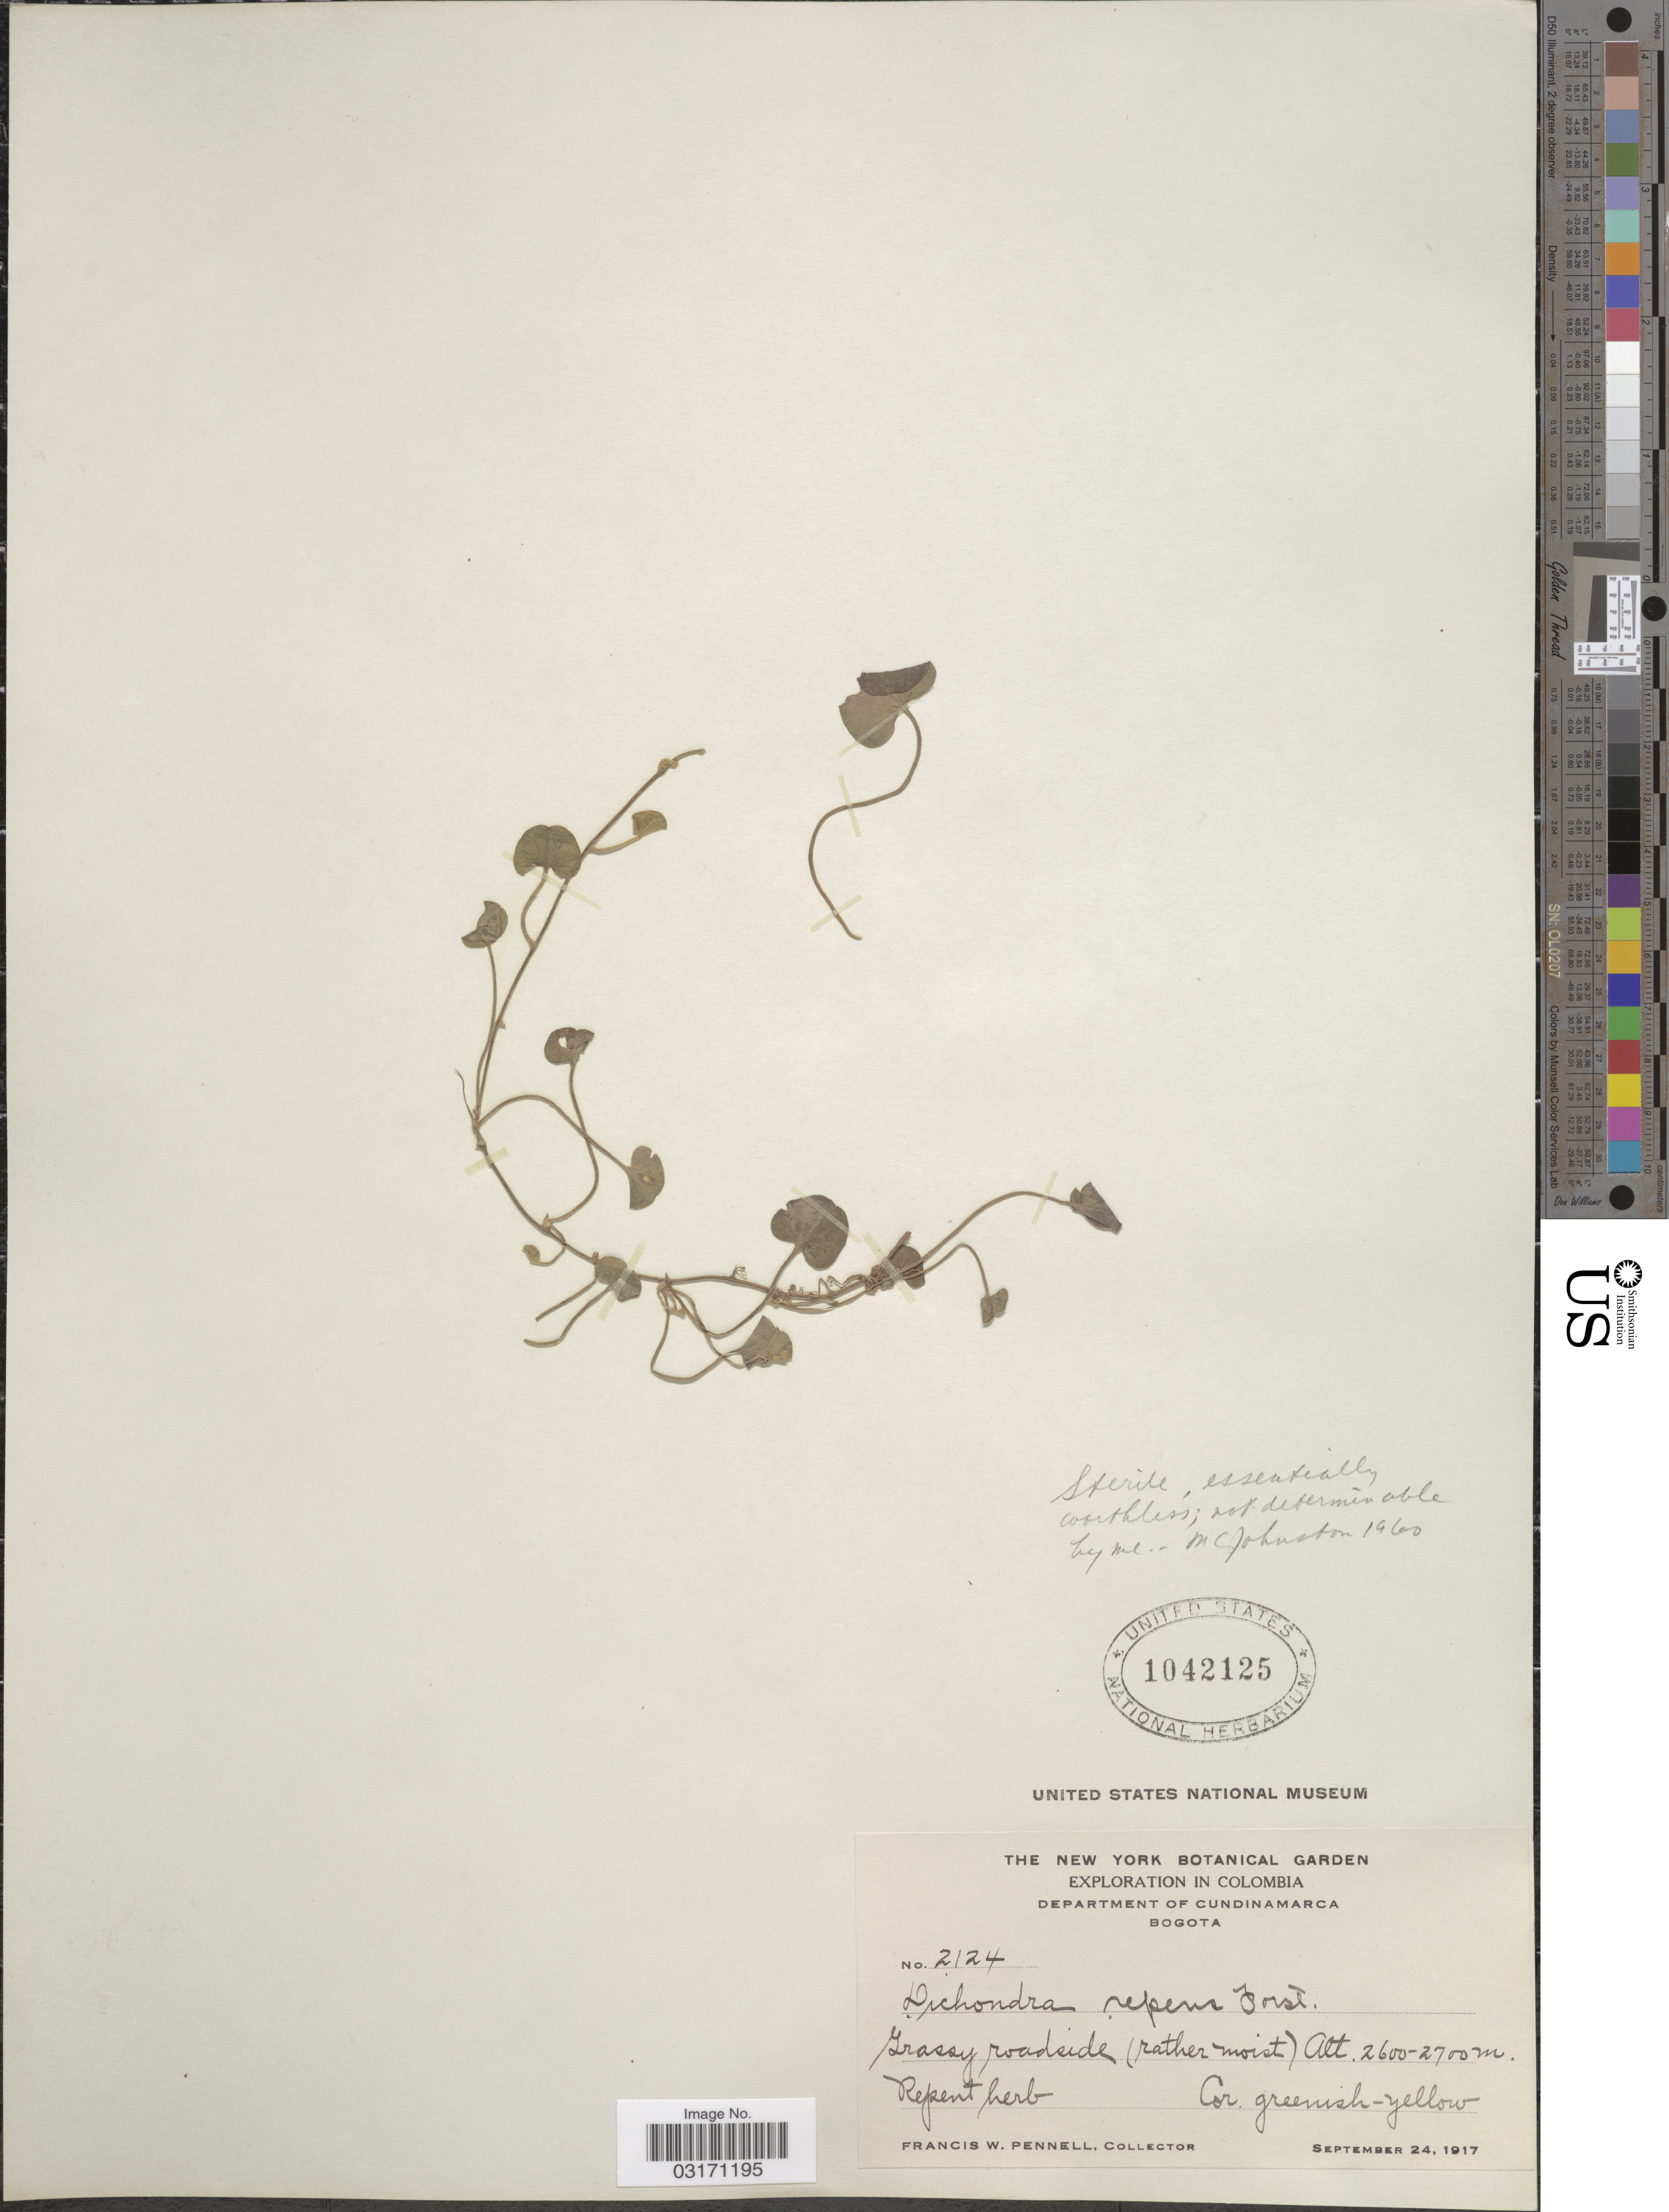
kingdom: Plantae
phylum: Tracheophyta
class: Magnoliopsida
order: Solanales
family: Convolvulaceae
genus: Dichondra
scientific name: Dichondra repens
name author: J.R. Forst. & G. Forst.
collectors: F. W. Pennell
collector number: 2124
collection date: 1917-09-24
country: Colombia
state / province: Bogota D.C.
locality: Grassy roadside (rather moist).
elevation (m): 2600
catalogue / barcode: US 1042125